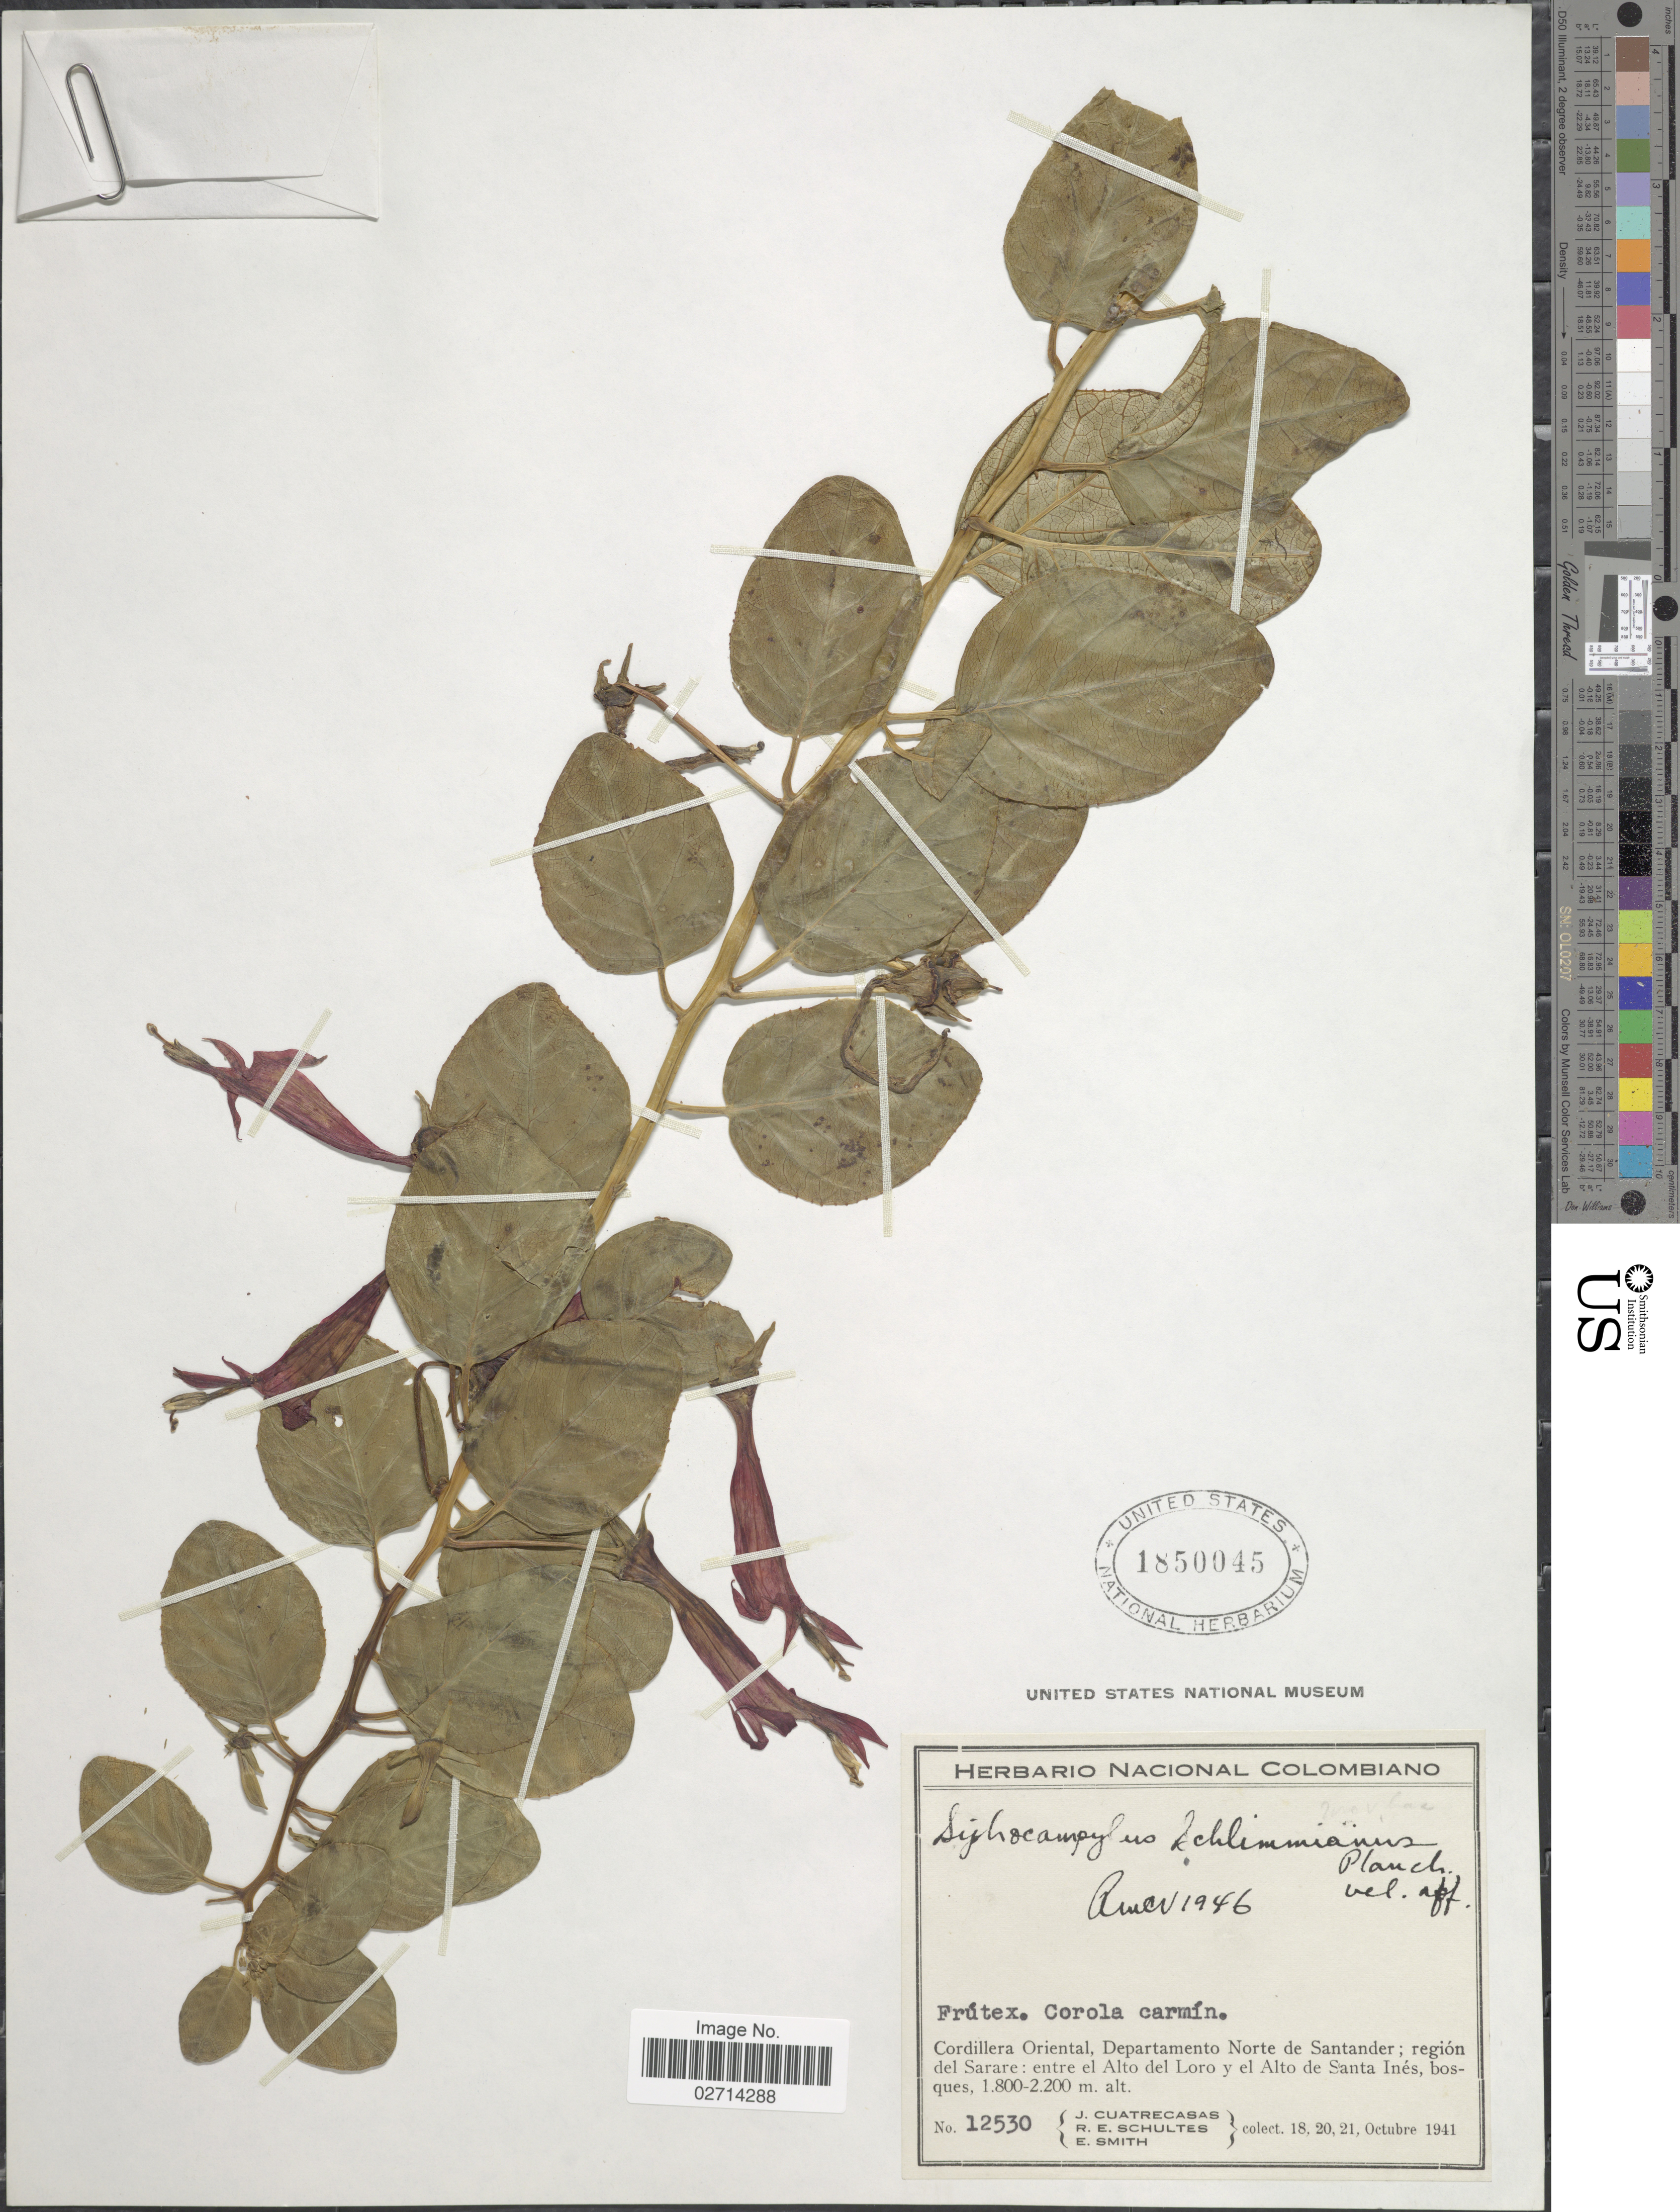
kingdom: Plantae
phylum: Tracheophyta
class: Magnoliopsida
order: Asterales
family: Campanulaceae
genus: Siphocampylus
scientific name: Siphocampylus schlimianus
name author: Planch.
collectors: J. Cuatrecasas, R. E. Schultes & E. Smith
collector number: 12530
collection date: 1941-10-18/1941-10-21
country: Colombia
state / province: Norte de Santander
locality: Cordiller Oriental, region del Sarare: entre el Alto del Loro y el Alto de Santa Ines, bosques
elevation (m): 1800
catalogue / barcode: US 1850045